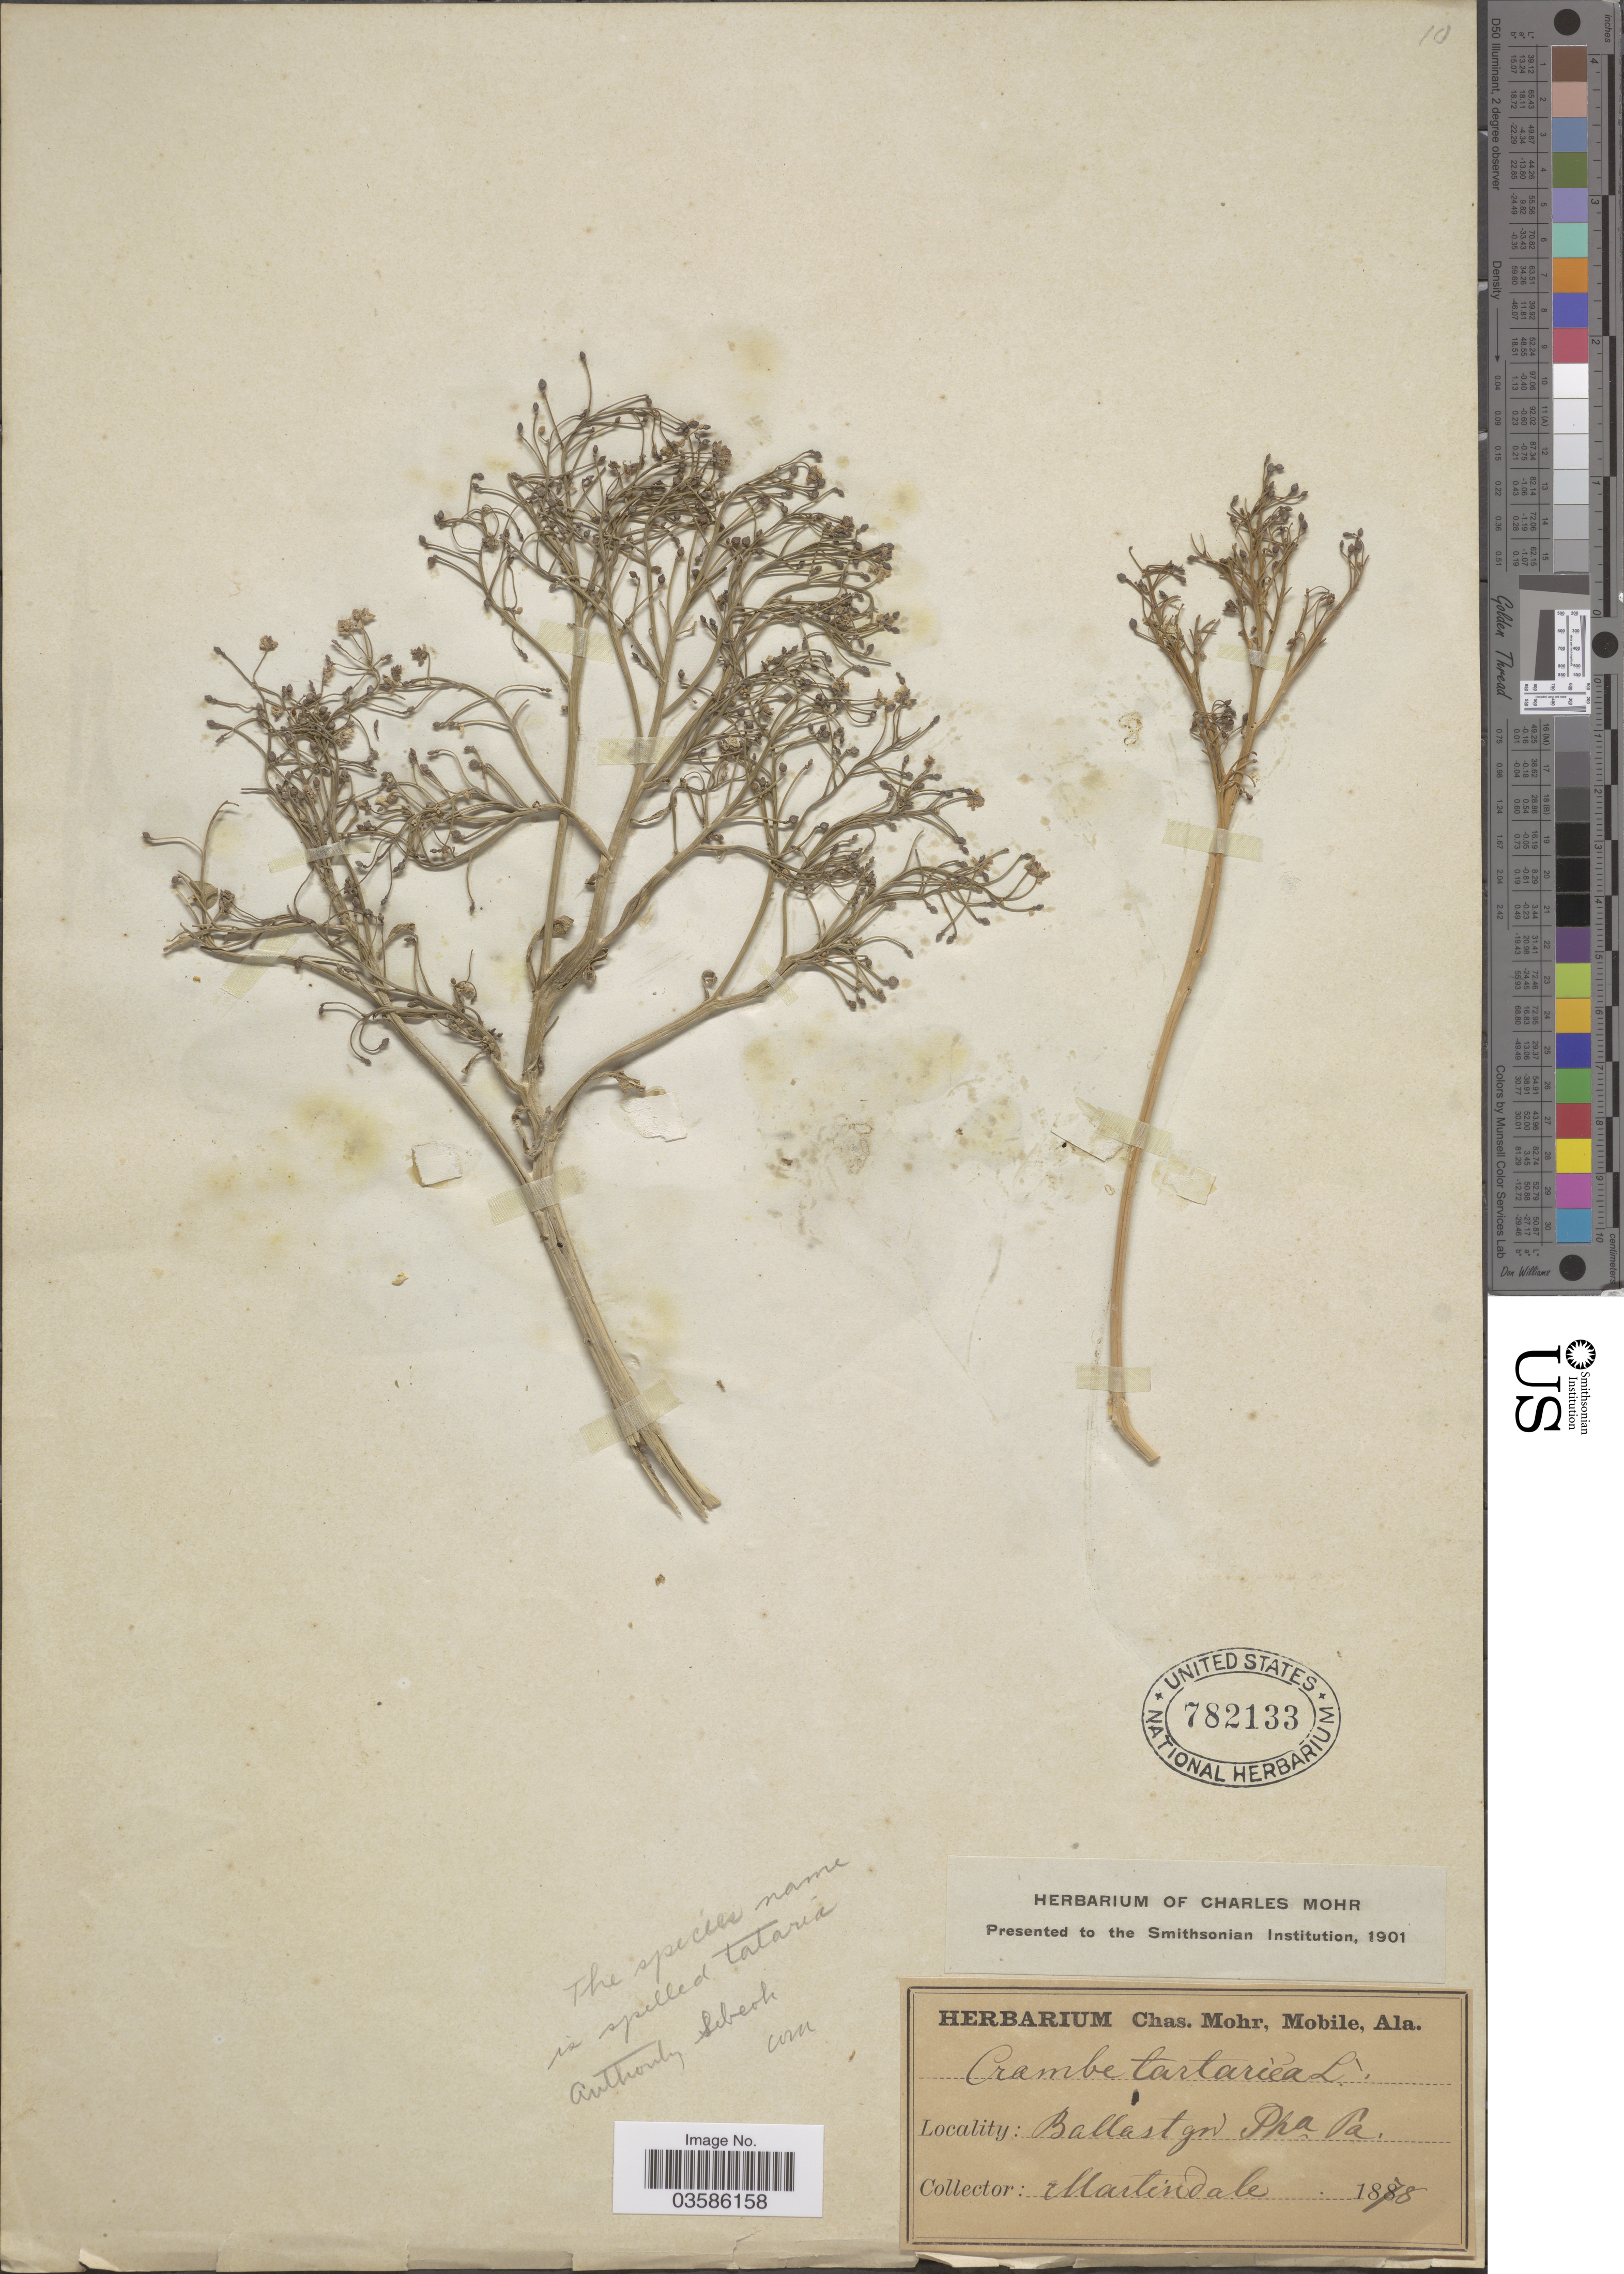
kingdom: Plantae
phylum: Tracheophyta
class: Magnoliopsida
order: Brassicales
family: Brassicaceae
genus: Crambe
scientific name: Crambe tataria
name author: Sebeók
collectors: Martindale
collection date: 1878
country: United States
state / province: Pennsylvania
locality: Ballast gr Pha.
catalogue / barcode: US 782133